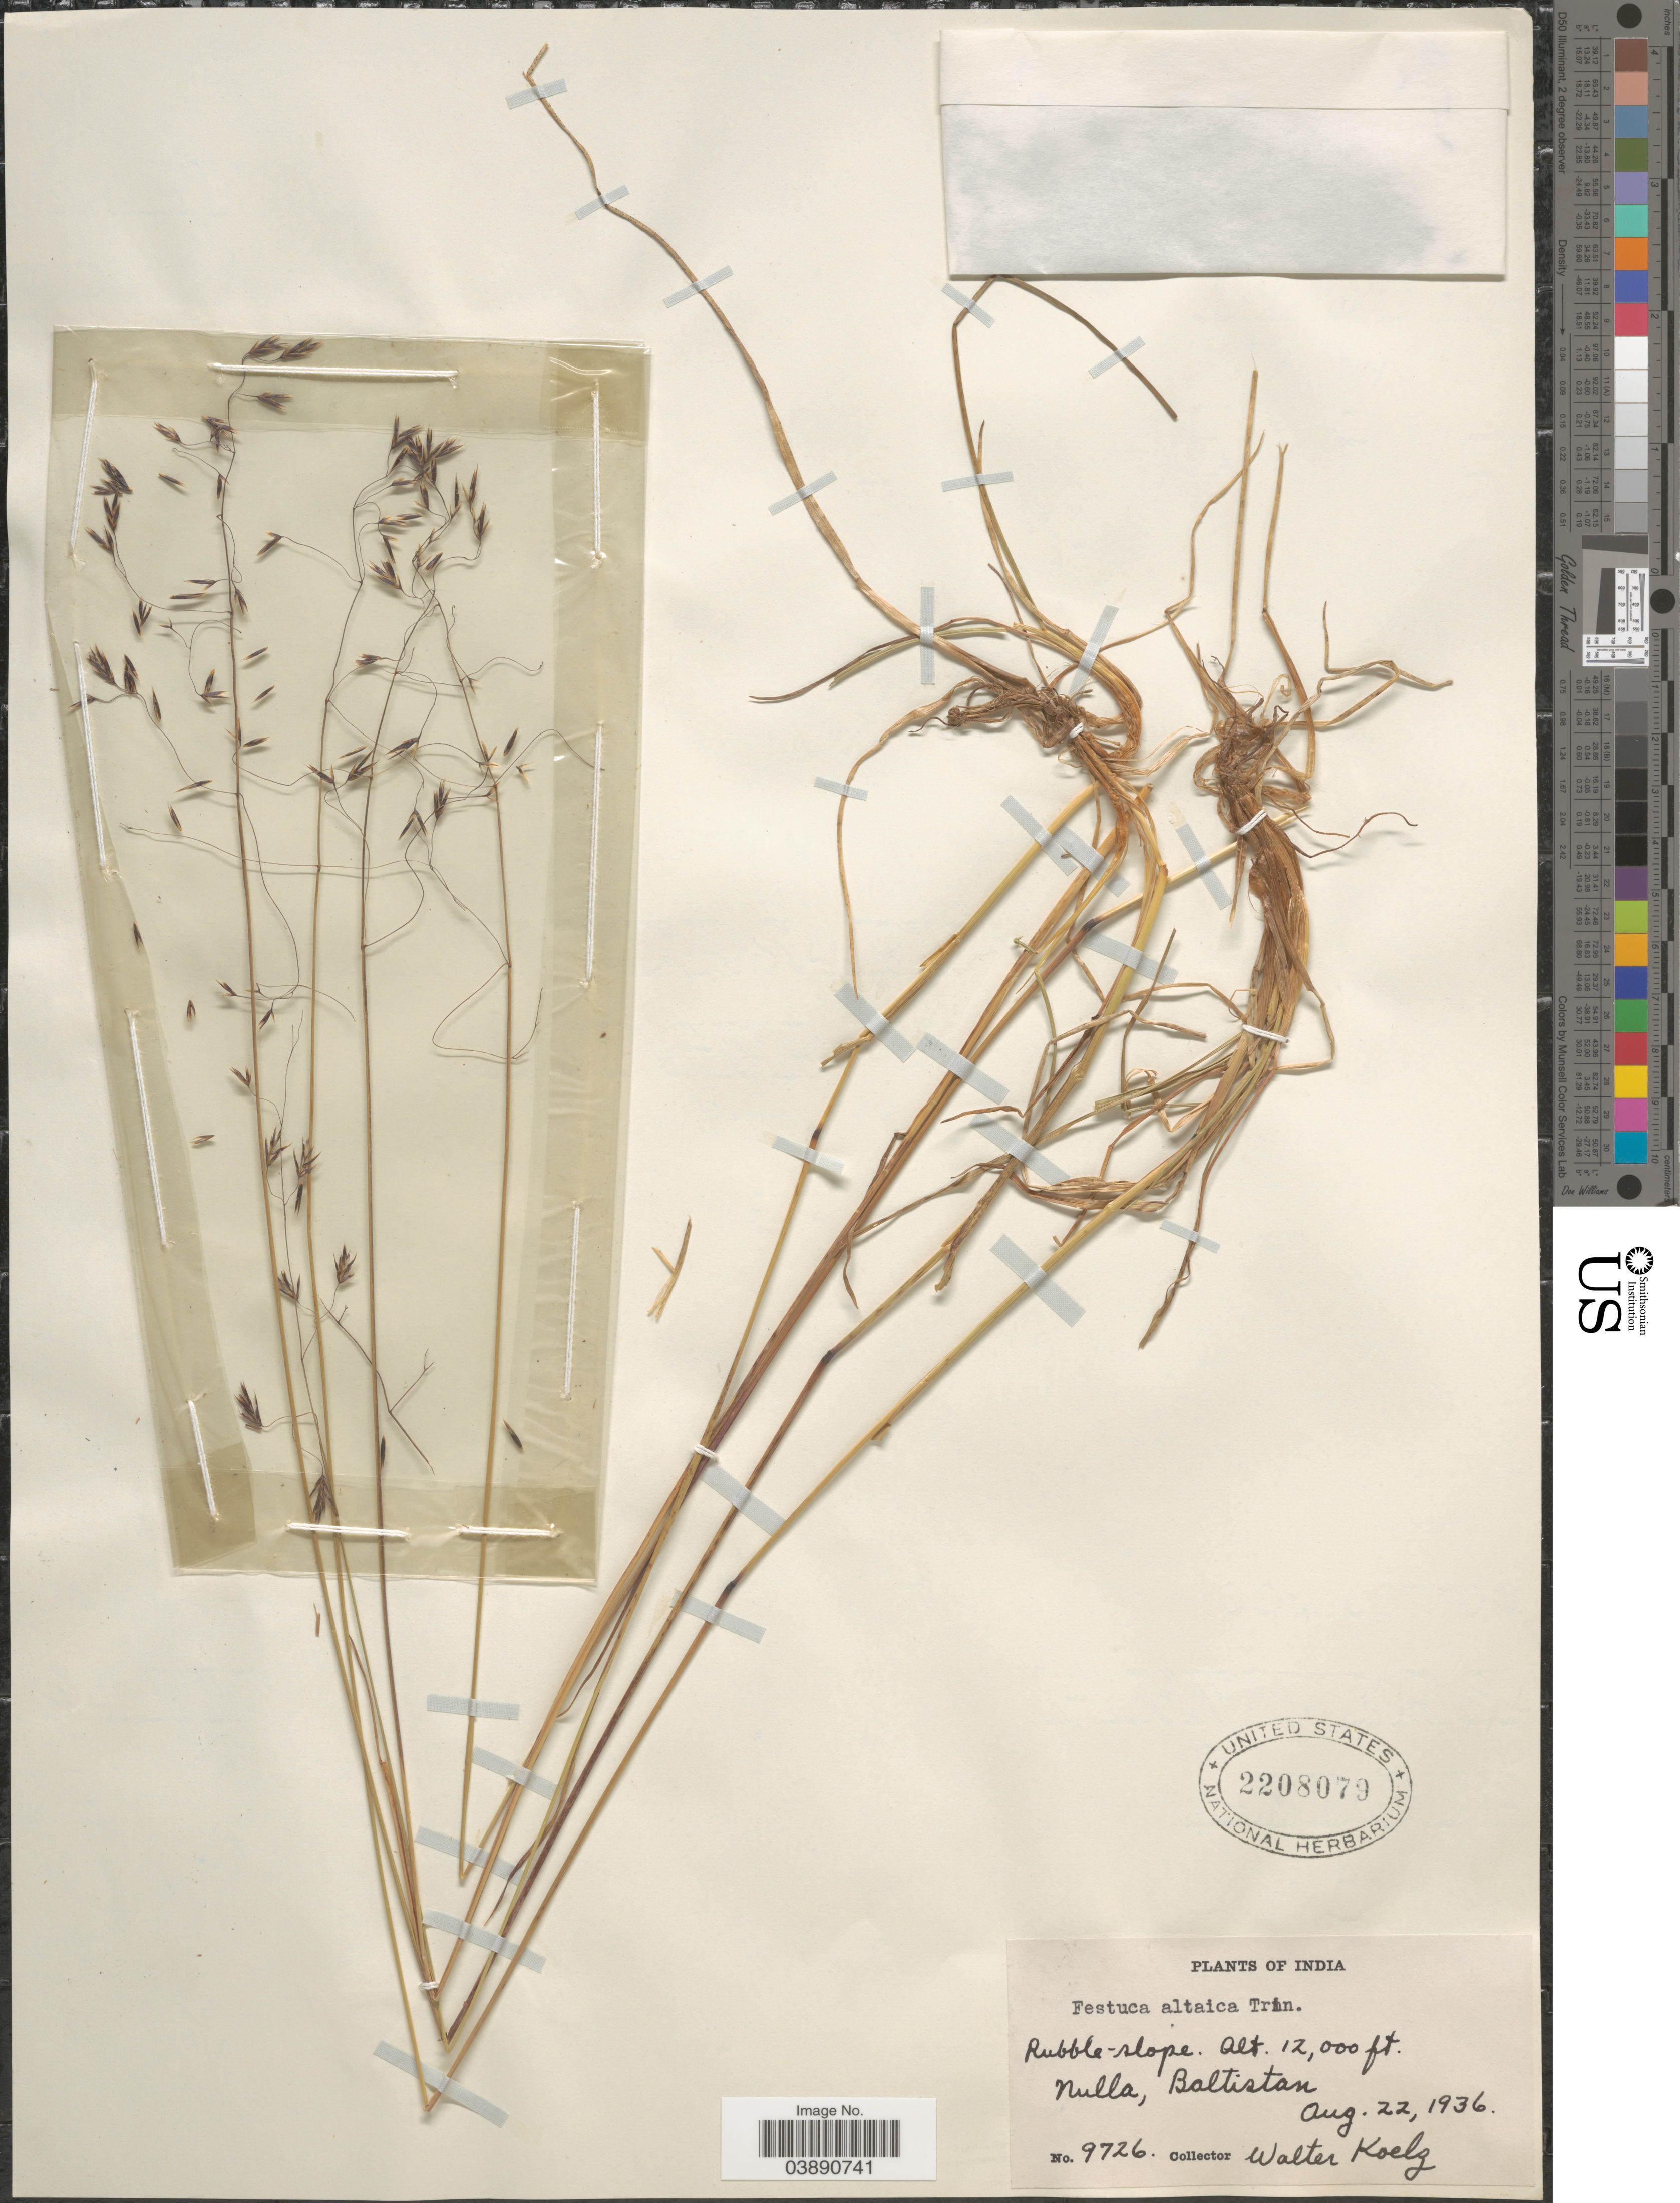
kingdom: Plantae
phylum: Tracheophyta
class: Liliopsida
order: Poales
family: Poaceae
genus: Festuca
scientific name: Festuca altaica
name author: Trin.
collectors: W. N. Koelz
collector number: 9726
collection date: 1936-08-22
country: Pakistan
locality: Rubble-slope. Nulla, Baltistan.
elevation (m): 3658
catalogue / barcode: US 2208079